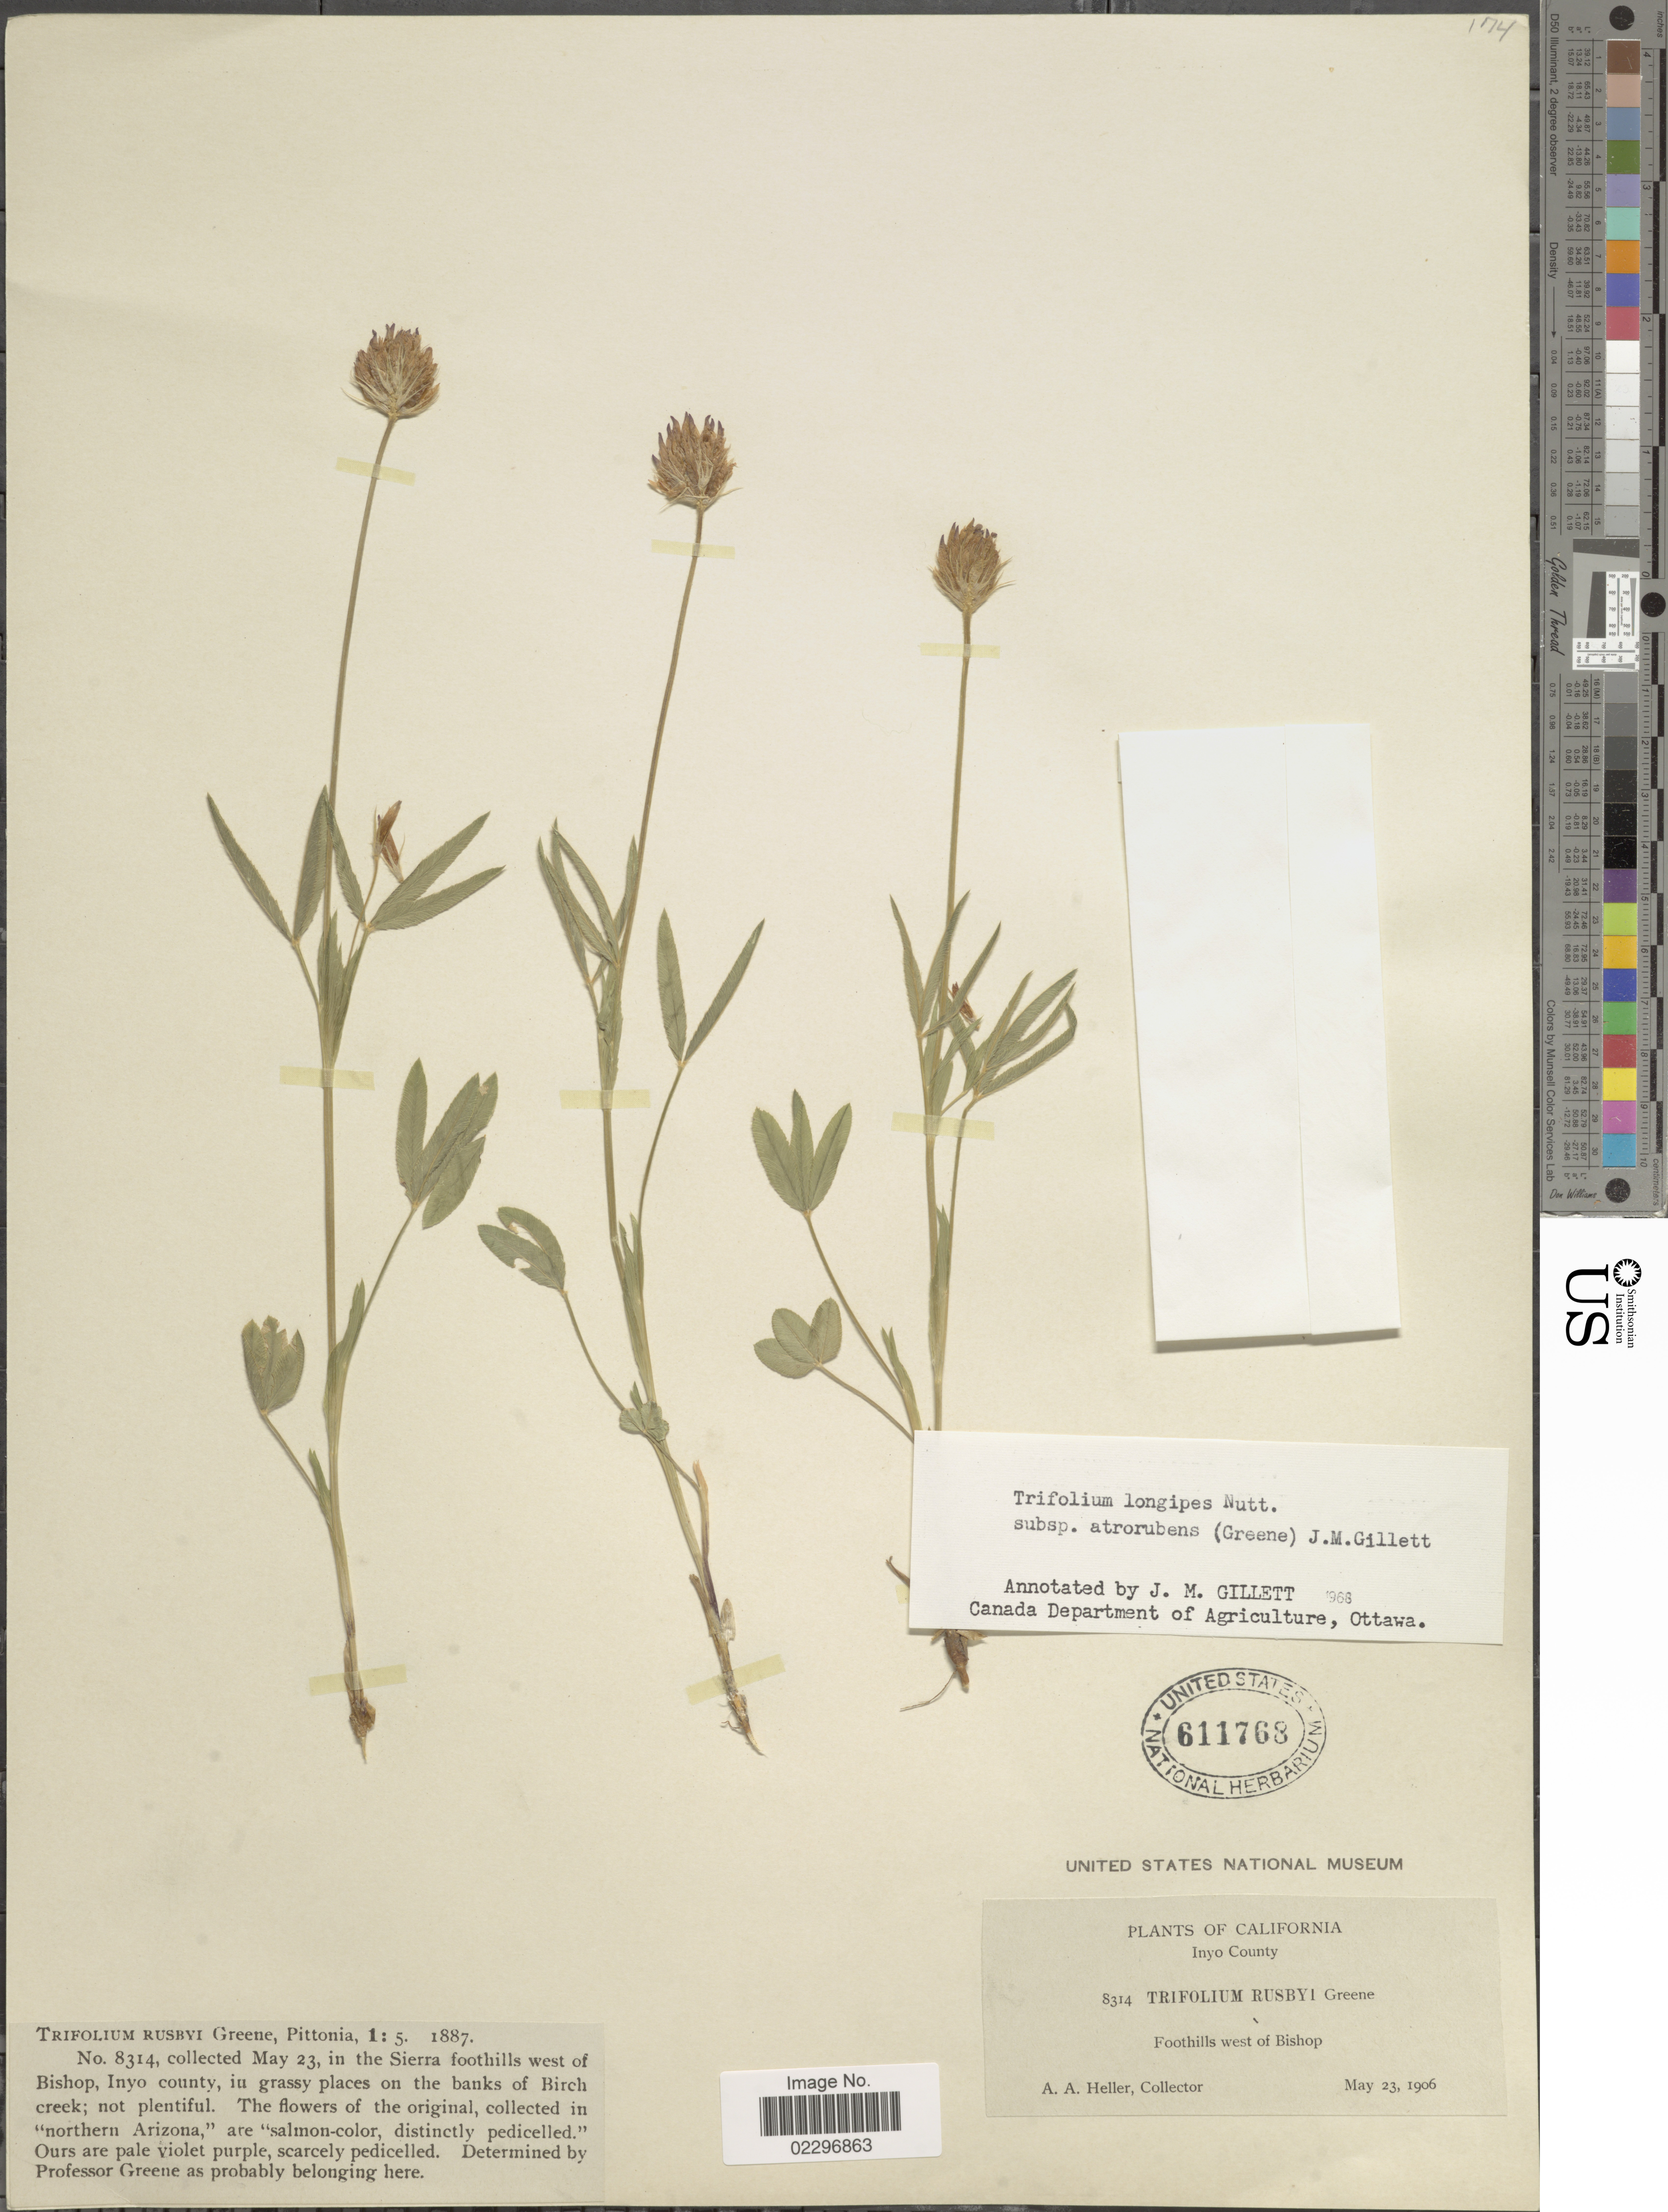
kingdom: Plantae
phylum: Tracheophyta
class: Magnoliopsida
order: Fabales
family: Fabaceae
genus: Trifolium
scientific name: Trifolium longipes subsp. atrorubens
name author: (Greene) J.M. Gillett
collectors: A. A. Heller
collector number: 8314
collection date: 1906-05-23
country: United States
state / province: California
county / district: Inyo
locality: Inyo County, Foothills west of Bishop, In the Sierra foothills west of Bishop, in grassy places on the banks of Birch creek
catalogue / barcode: US 611768